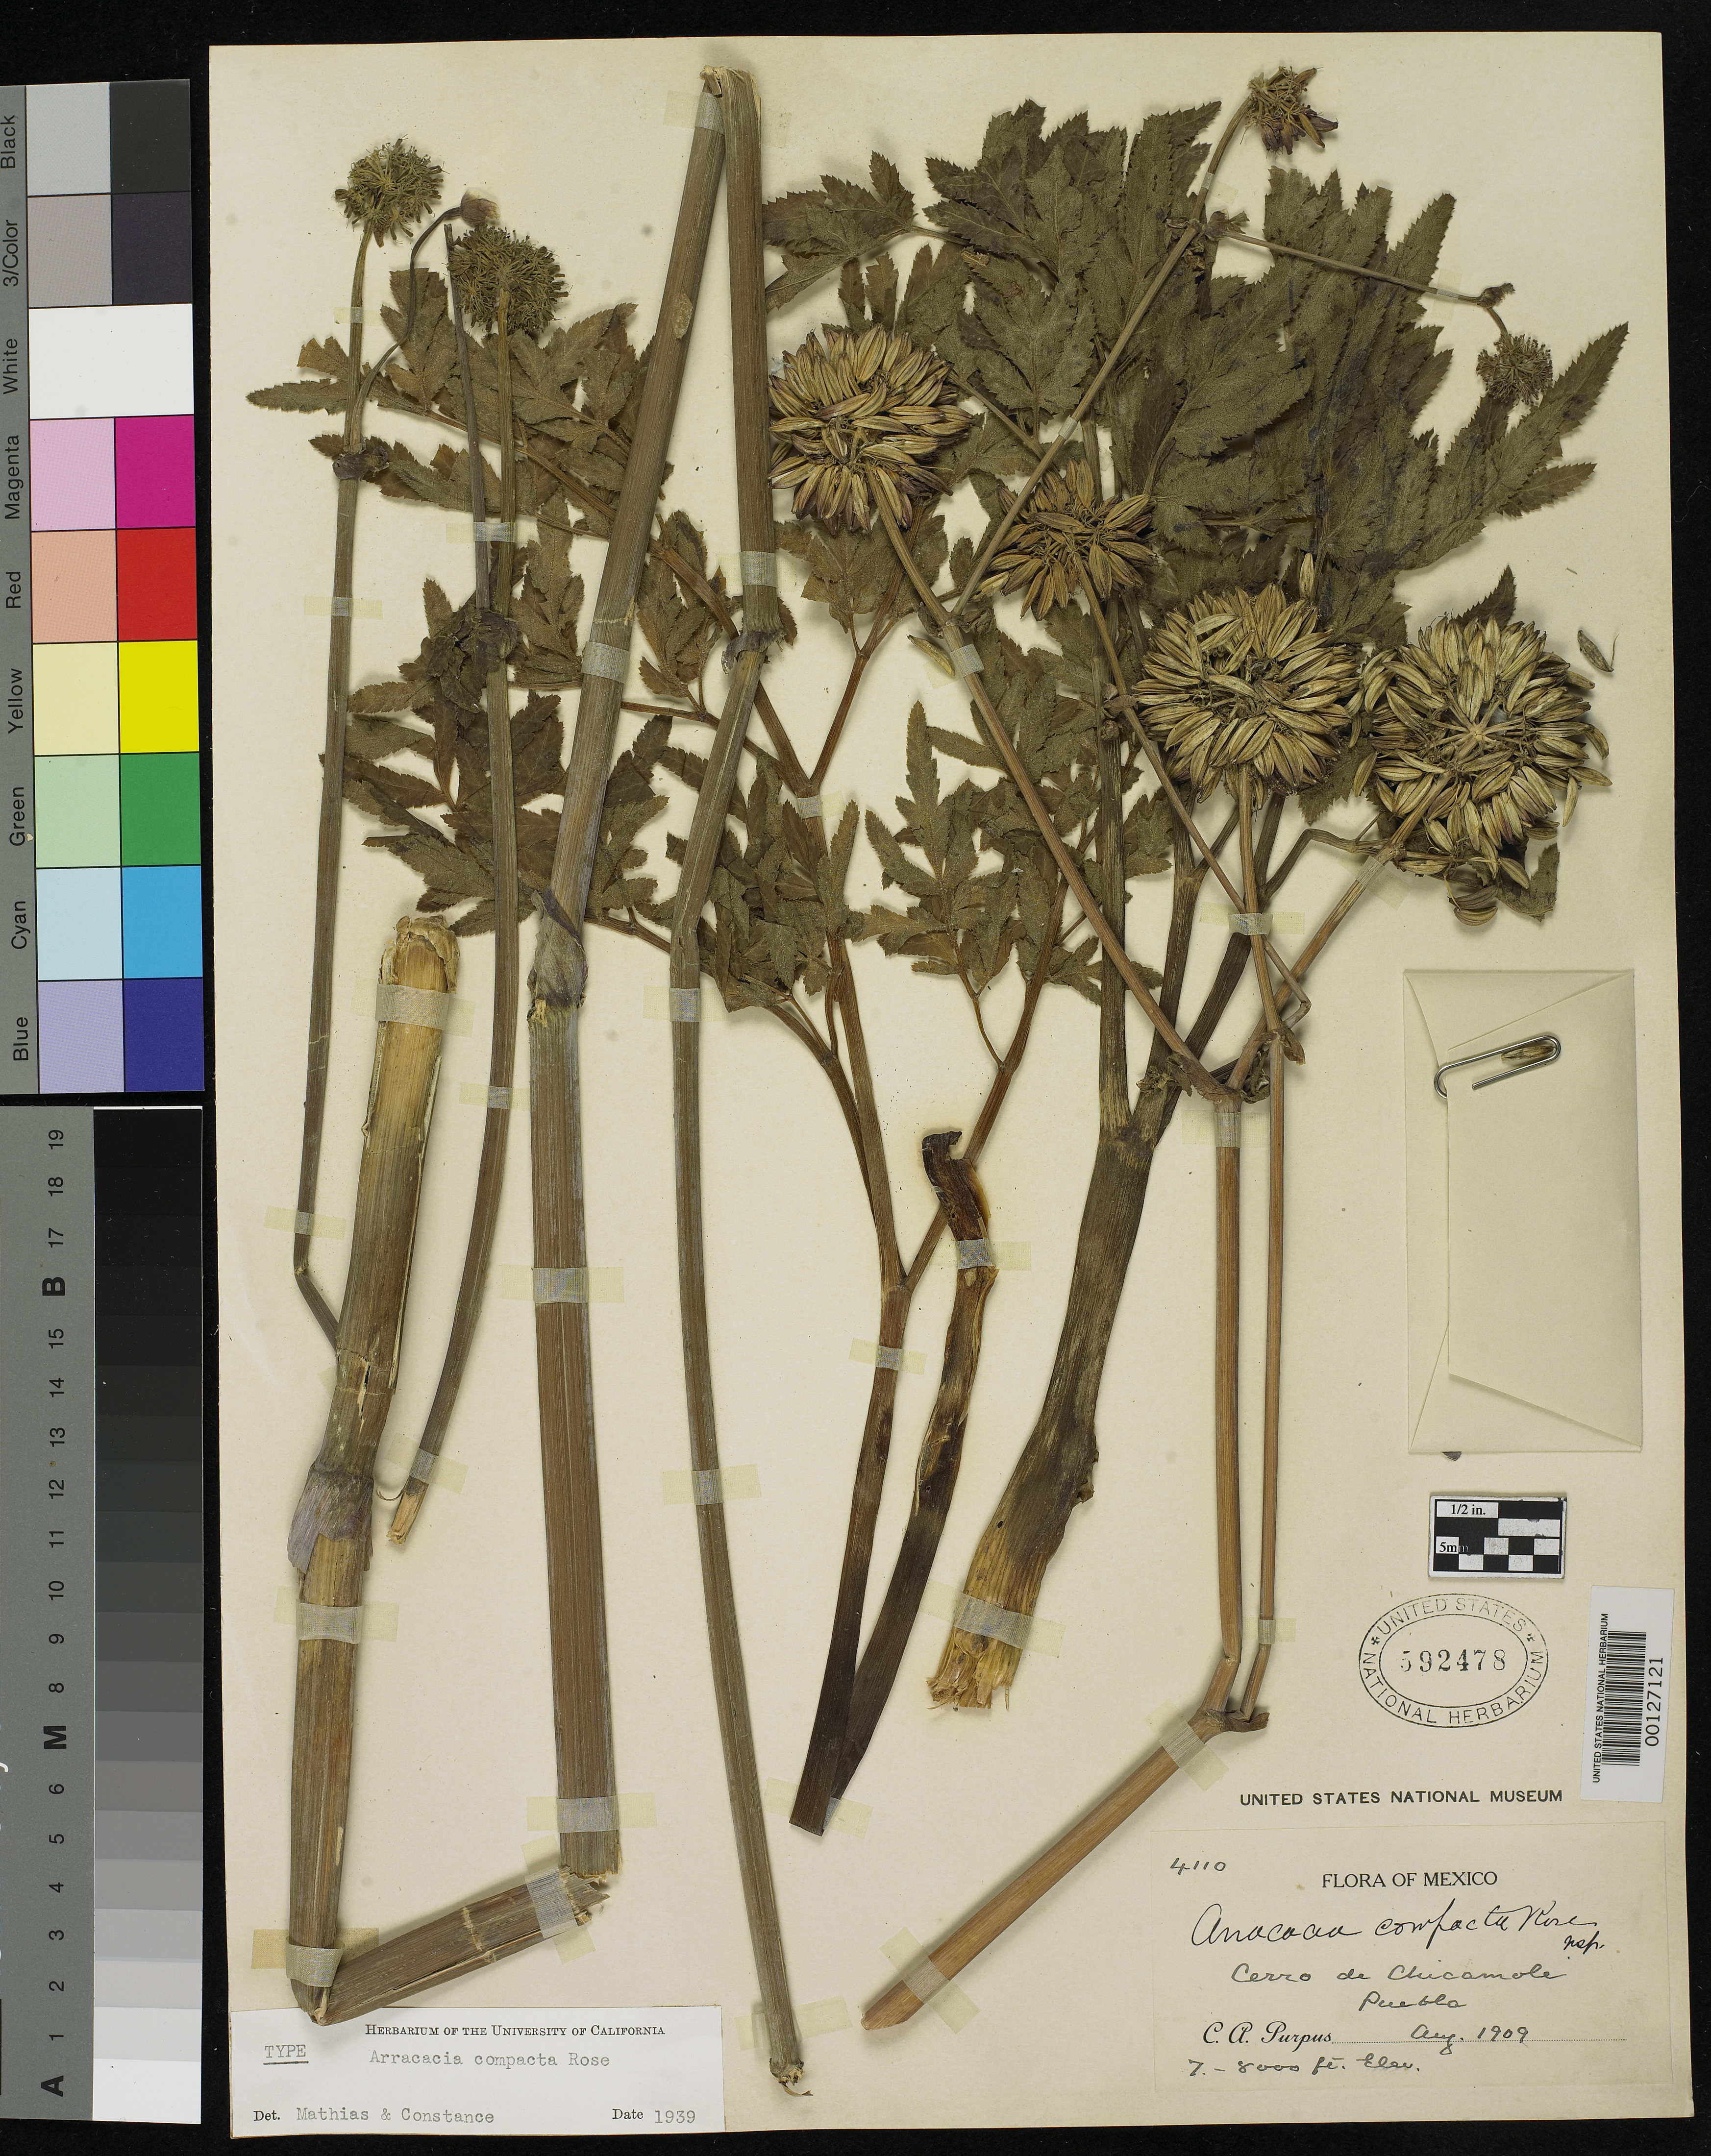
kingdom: Plantae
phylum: Tracheophyta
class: Magnoliopsida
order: Apiales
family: Apiaceae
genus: Arracacia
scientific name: Arracacia compacta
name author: Rose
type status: Holotype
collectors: C. A. Purpus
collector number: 4110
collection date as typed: Aug 1909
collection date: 1909-08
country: Mexico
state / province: Puebla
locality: Cerro de Chicamole.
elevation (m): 2100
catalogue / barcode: US 592478